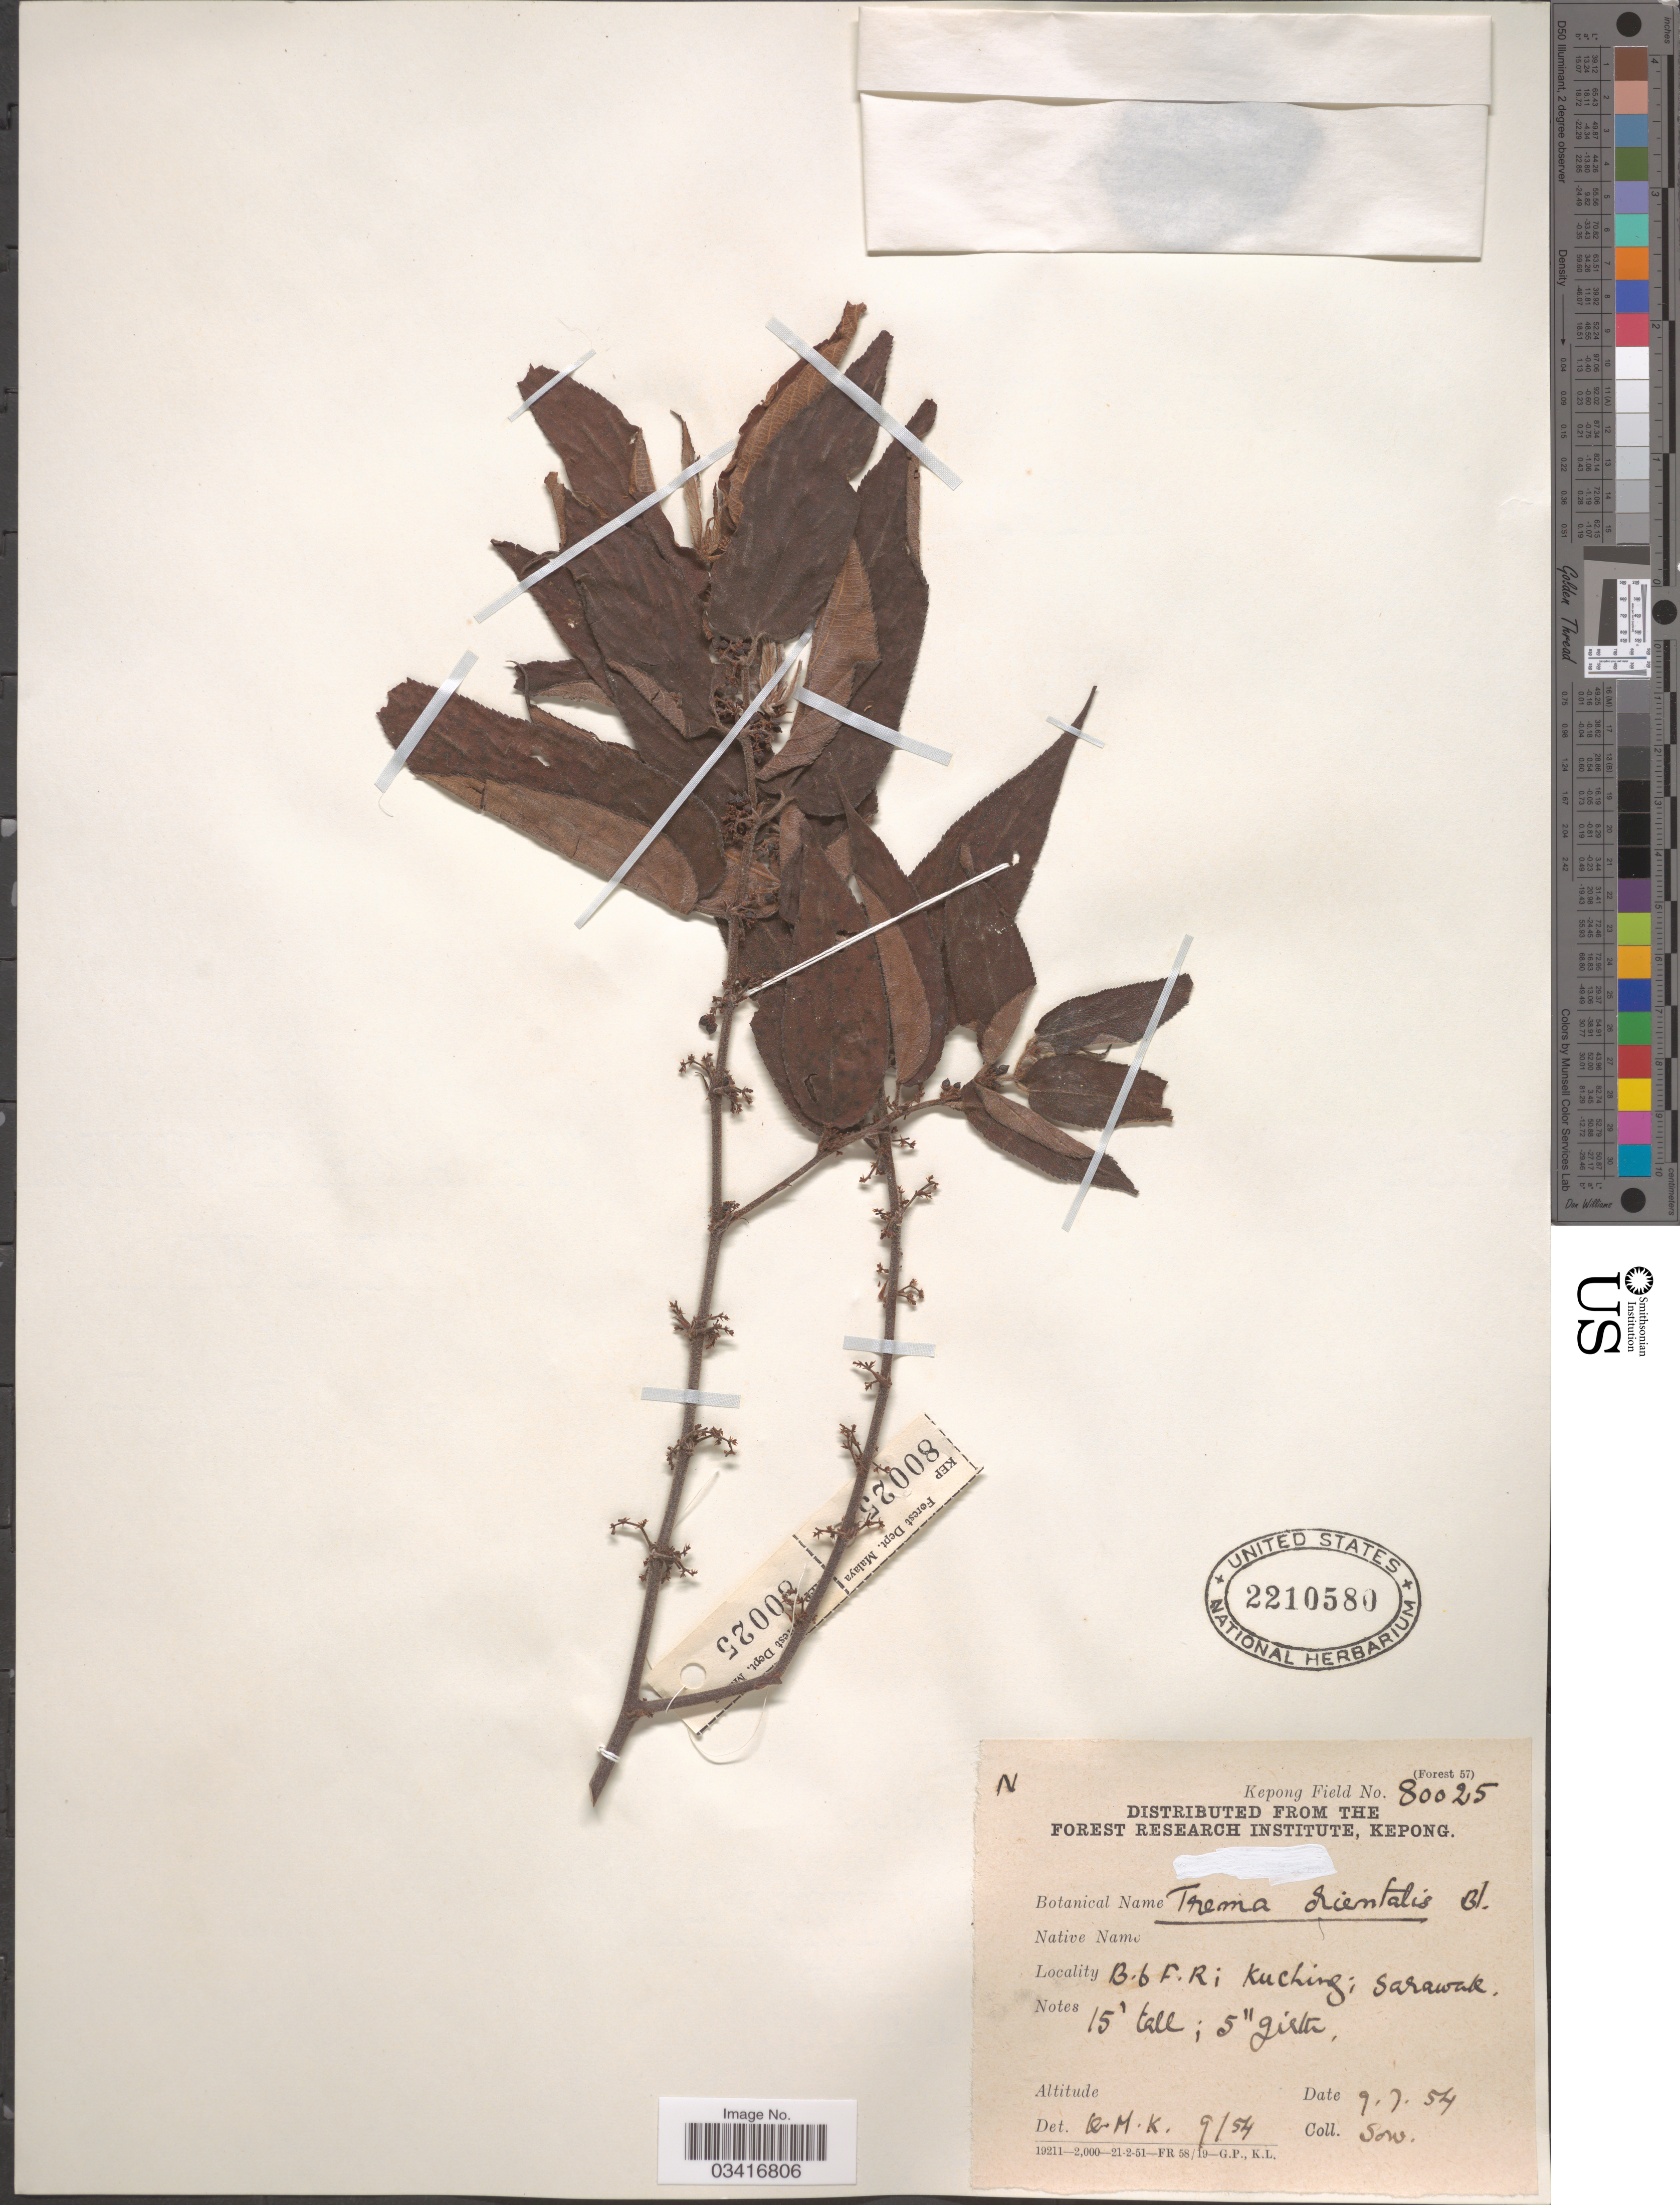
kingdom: Plantae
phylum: Tracheophyta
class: Magnoliopsida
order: Rosales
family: Cannabaceae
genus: Trema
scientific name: Trema orientale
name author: (L.) Blume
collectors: -. Sow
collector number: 80025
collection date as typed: Transcribed d/m/y: 9/7/54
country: Malaysia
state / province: Sarawak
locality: Kepong. B.6 F.R; Kuching.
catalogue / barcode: US 2210580